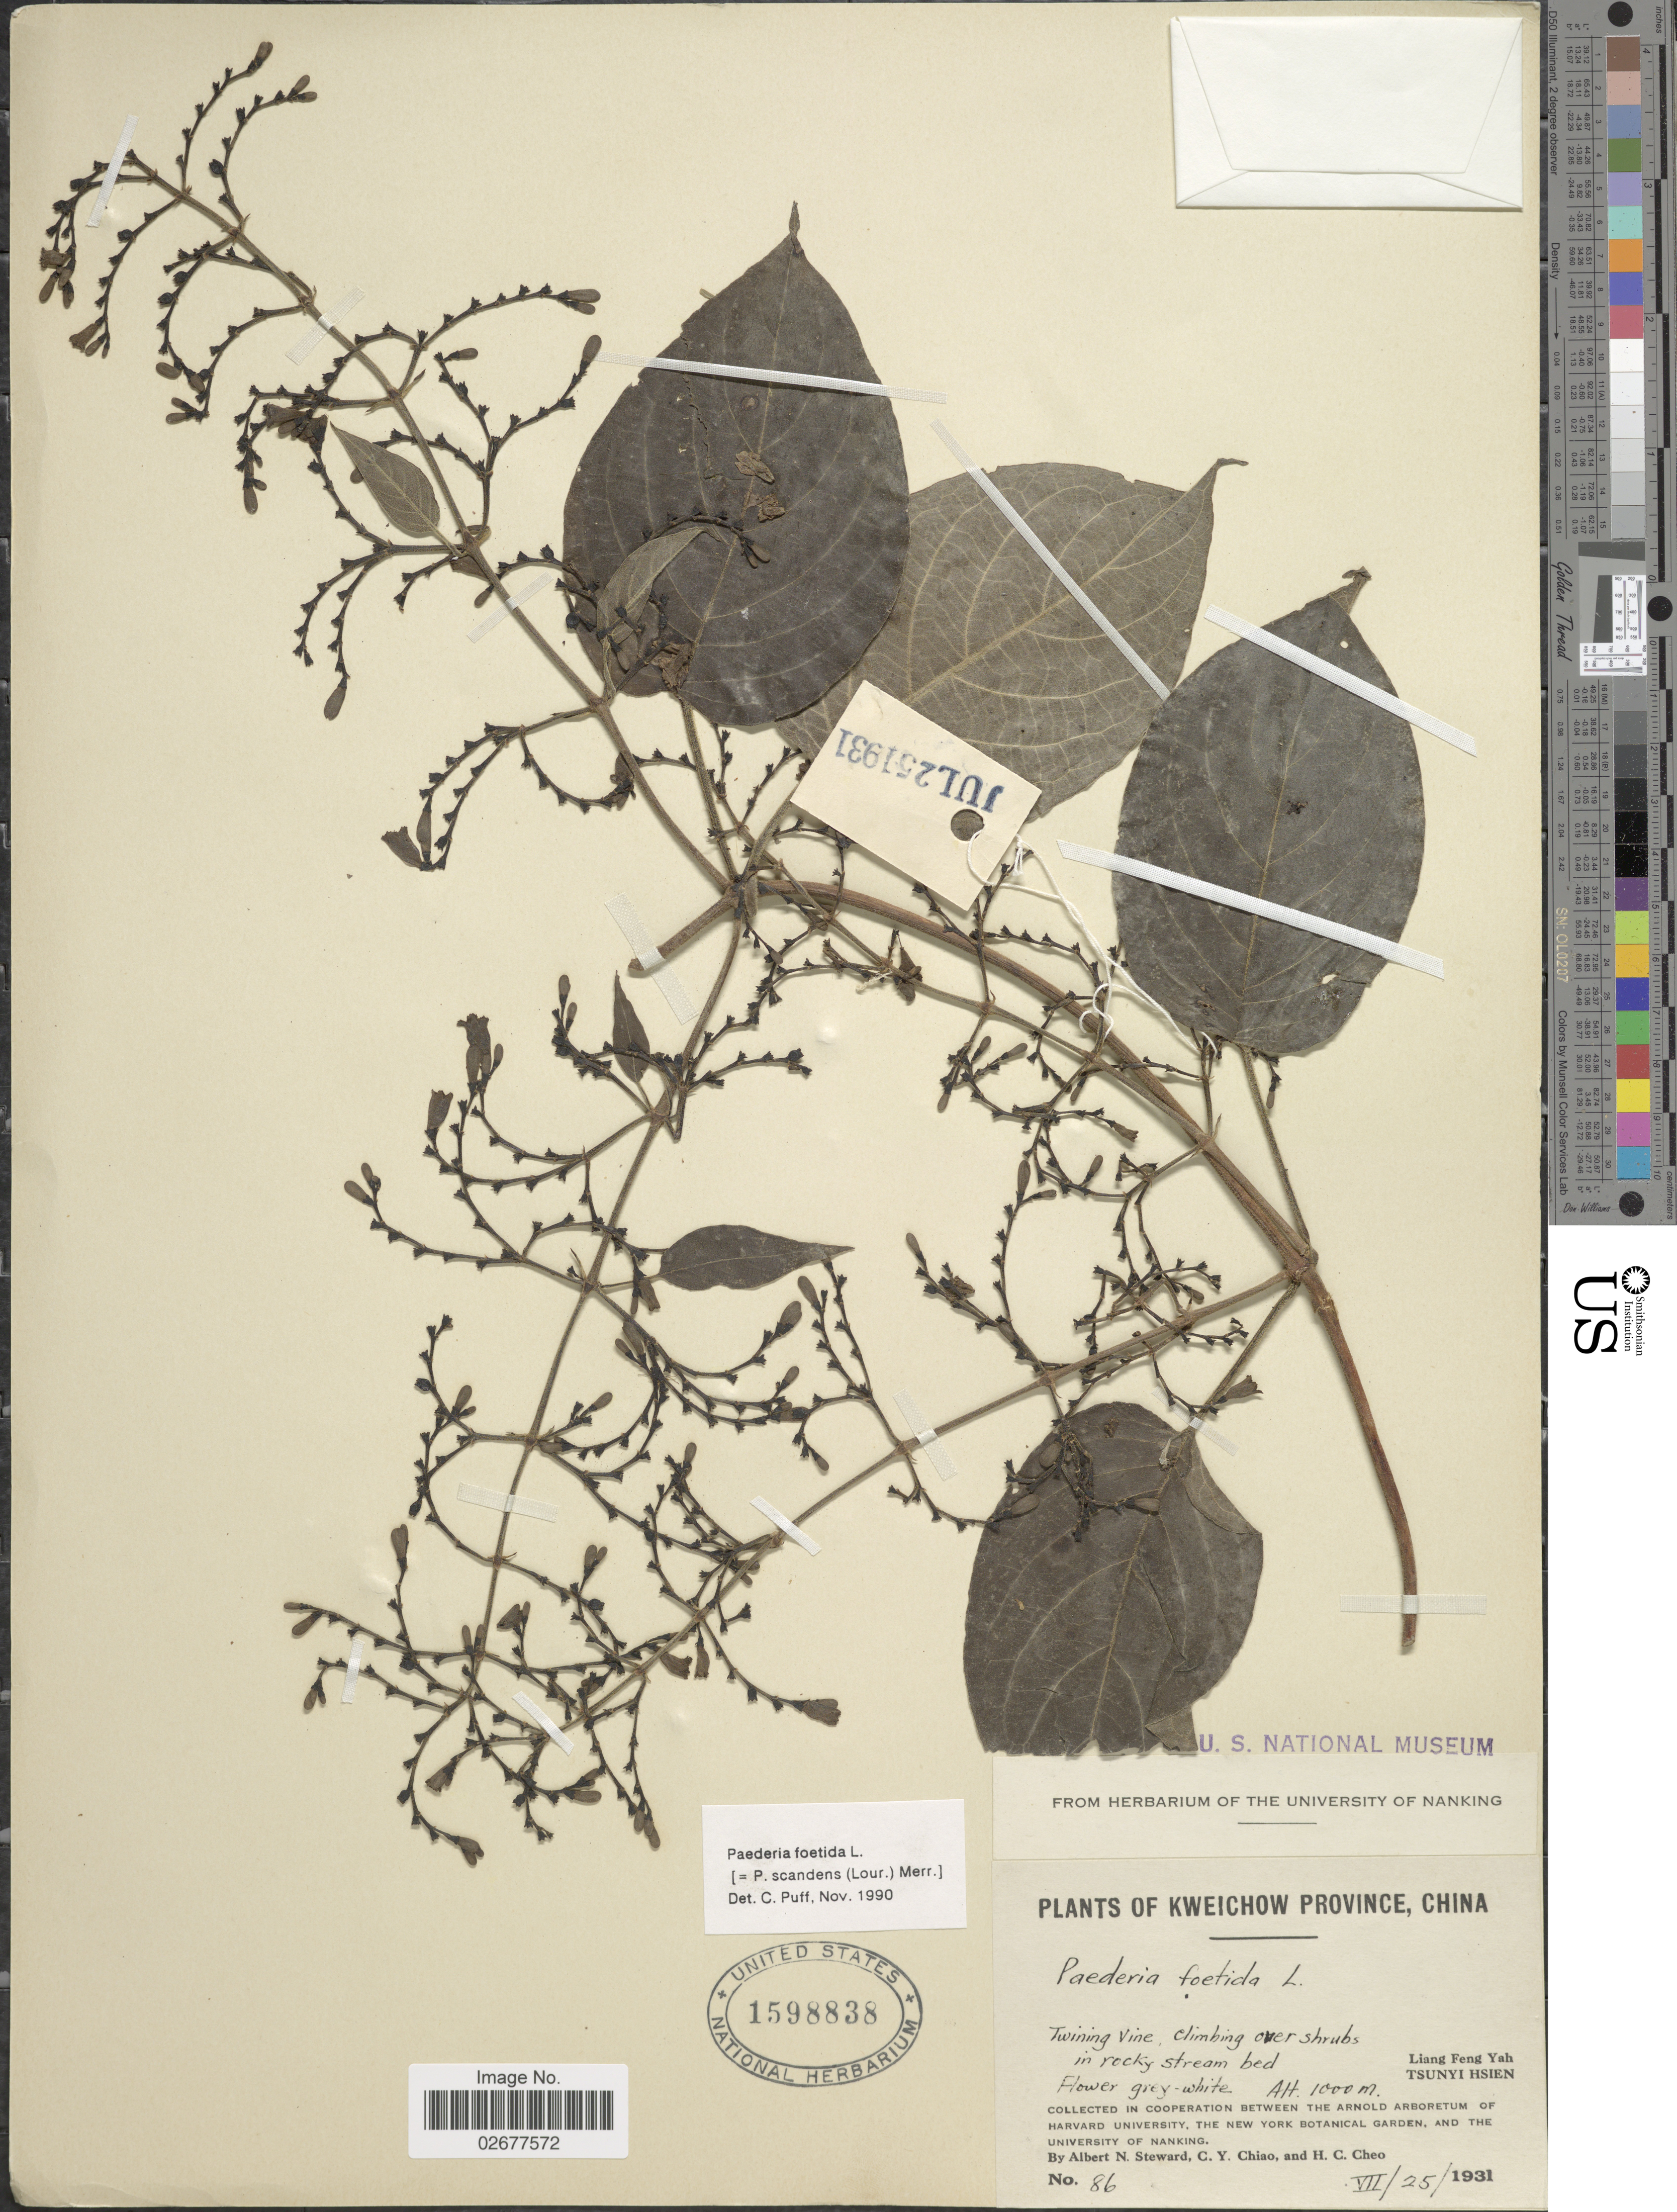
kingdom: Plantae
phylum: Tracheophyta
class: Magnoliopsida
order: Gentianales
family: Rubiaceae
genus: Paederia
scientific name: Paederia foetida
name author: Wall.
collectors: A. N. Steward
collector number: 86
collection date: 1931-07-25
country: China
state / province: Guizhou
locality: Kweichow Province. Liang Feng Yah. Tsunyi Hsien.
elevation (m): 1000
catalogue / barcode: US 1598838